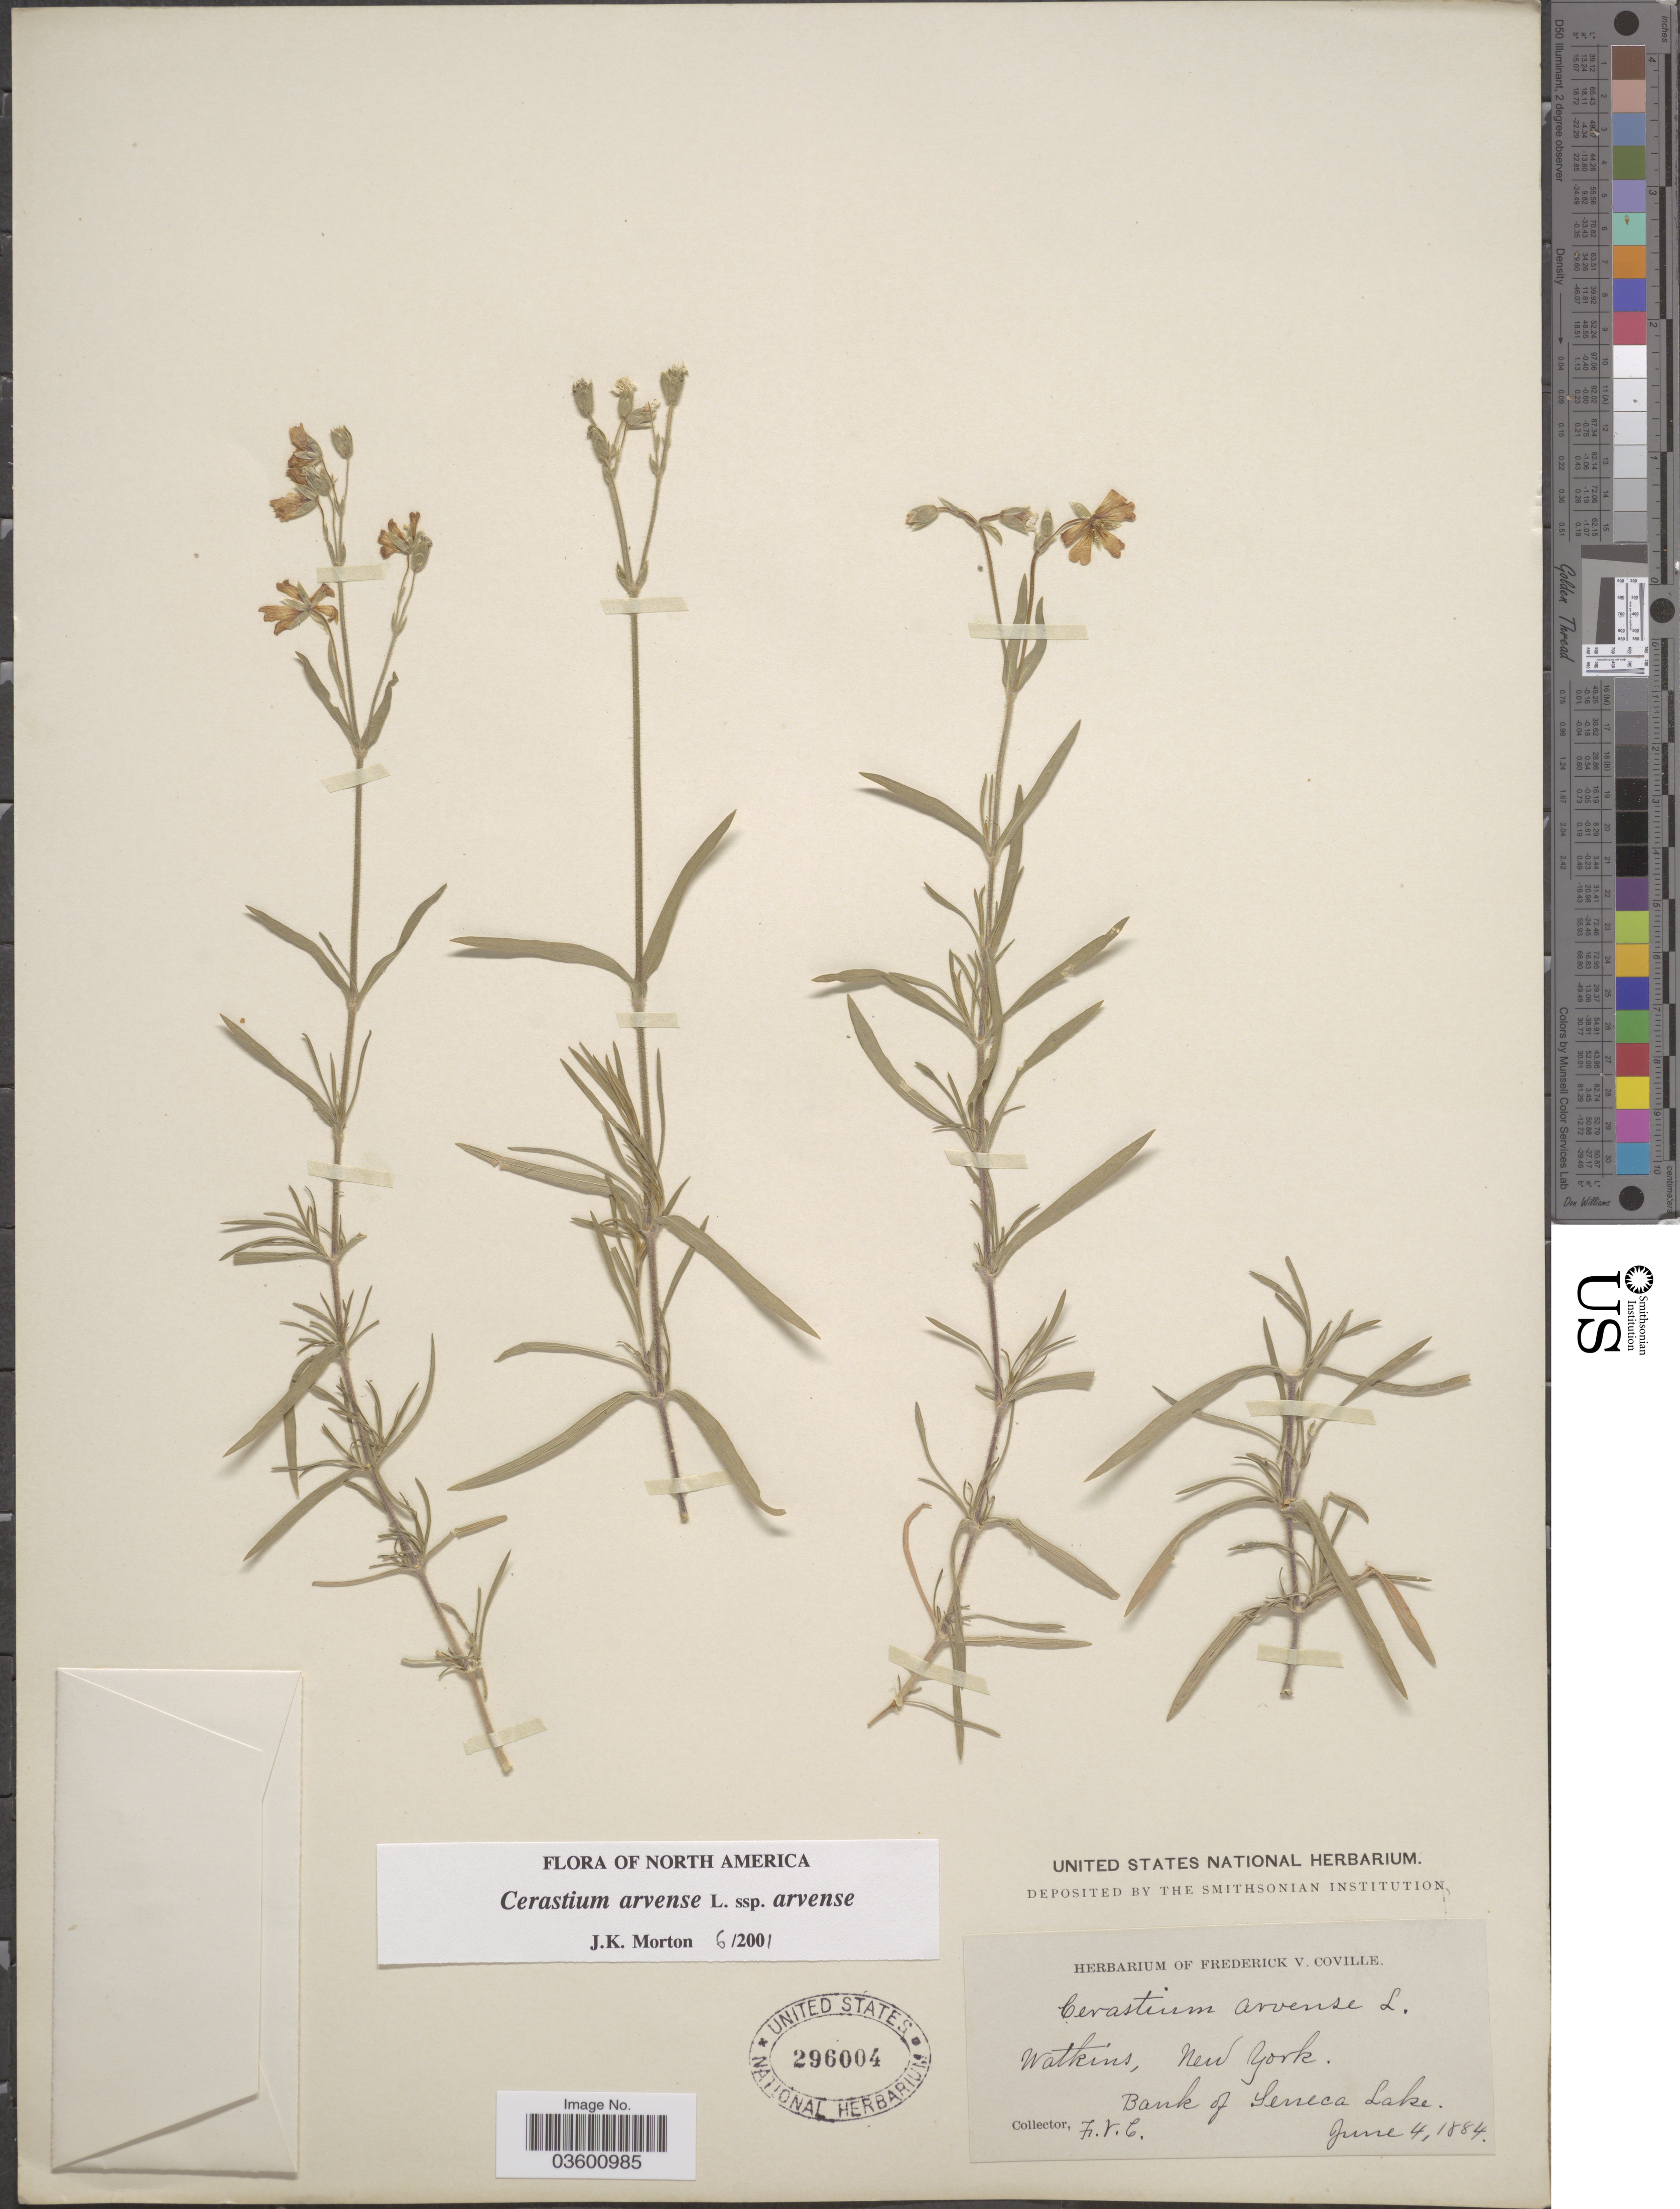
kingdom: Plantae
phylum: Tracheophyta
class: Magnoliopsida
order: Caryophyllales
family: Caryophyllaceae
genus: Cerastium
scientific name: Cerastium arvense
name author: L.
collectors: F. V. Coville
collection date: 1884-06-04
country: United States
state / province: New York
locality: Watkins. Bank of Seneca Lake.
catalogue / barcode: US 296004